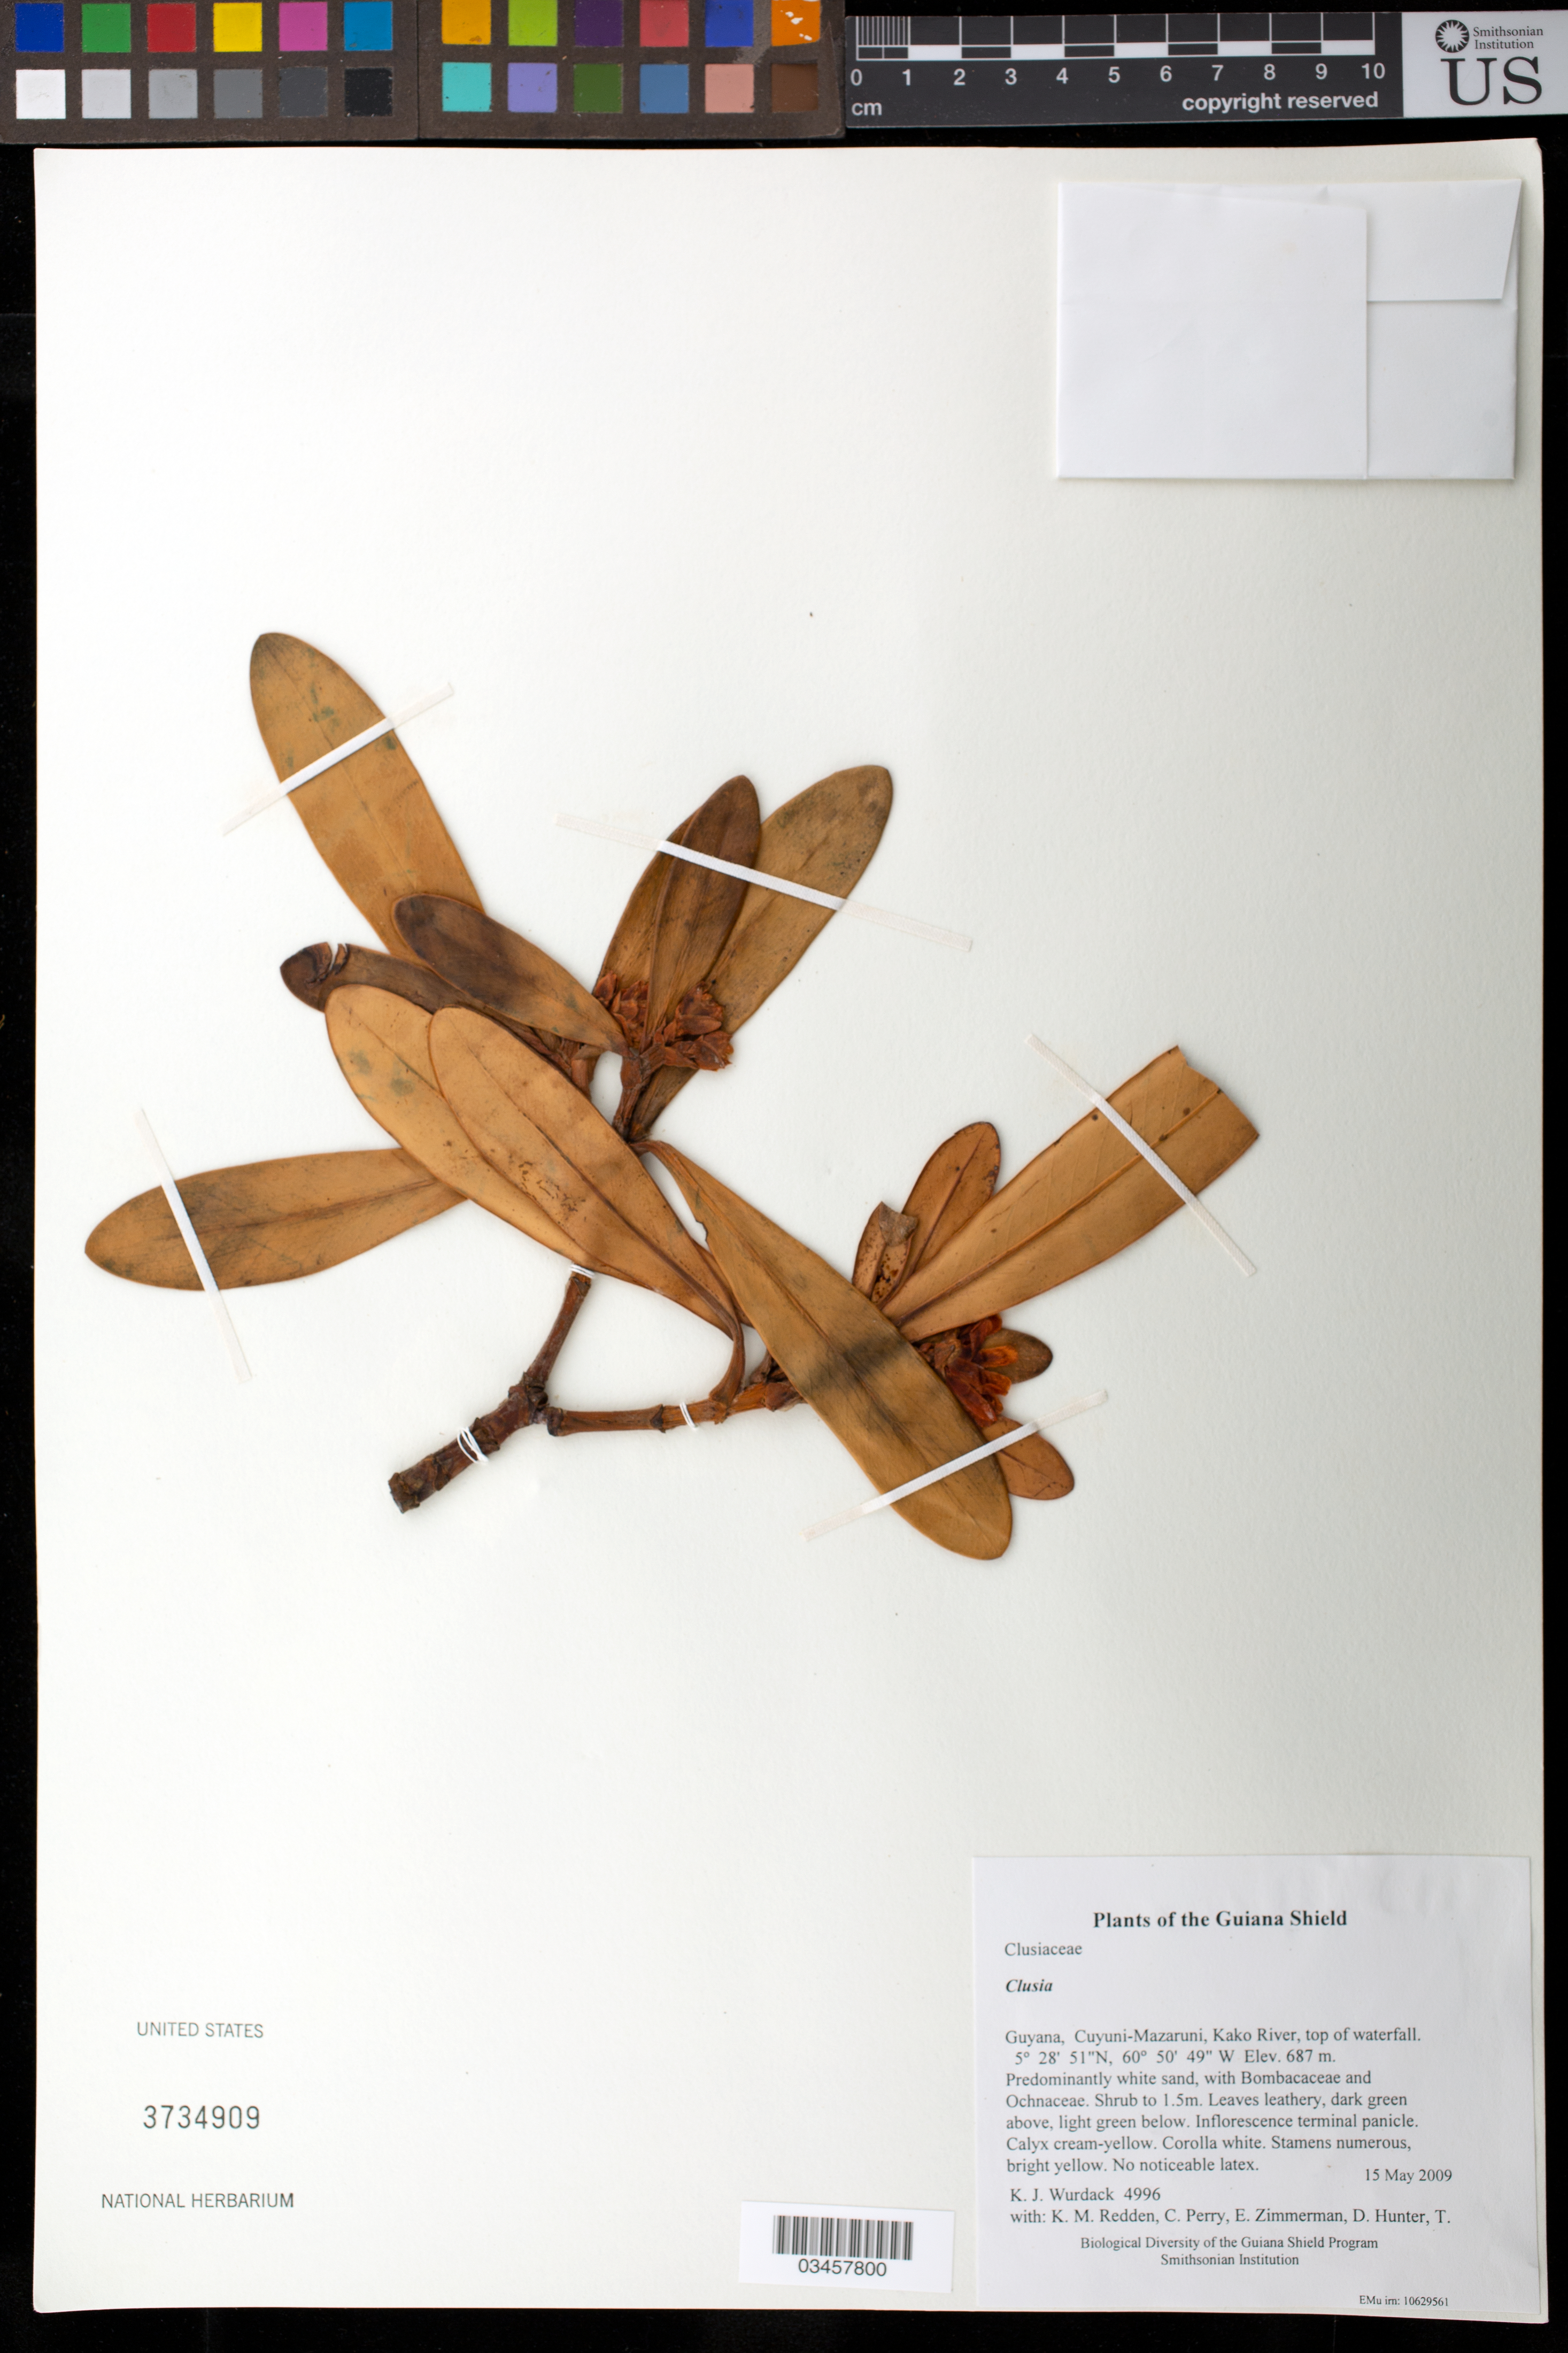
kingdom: Plantae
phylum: Tracheophyta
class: Magnoliopsida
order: Malpighiales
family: Clusiaceae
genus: Clusia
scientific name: Clusia sp.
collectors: K. Wurdack, K. M. Redden, C. Perry, E. Zimmerman, D. Hunter, T. Hunter & V. Roland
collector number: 4996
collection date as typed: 15 May 2009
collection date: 2009-05-15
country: Guyana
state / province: Cuyuni-Mazaruni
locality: Kako River, top of waterfall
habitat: Predominantly white sand, with Bombacaceae and Ochnaceae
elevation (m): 687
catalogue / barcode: US 3734909